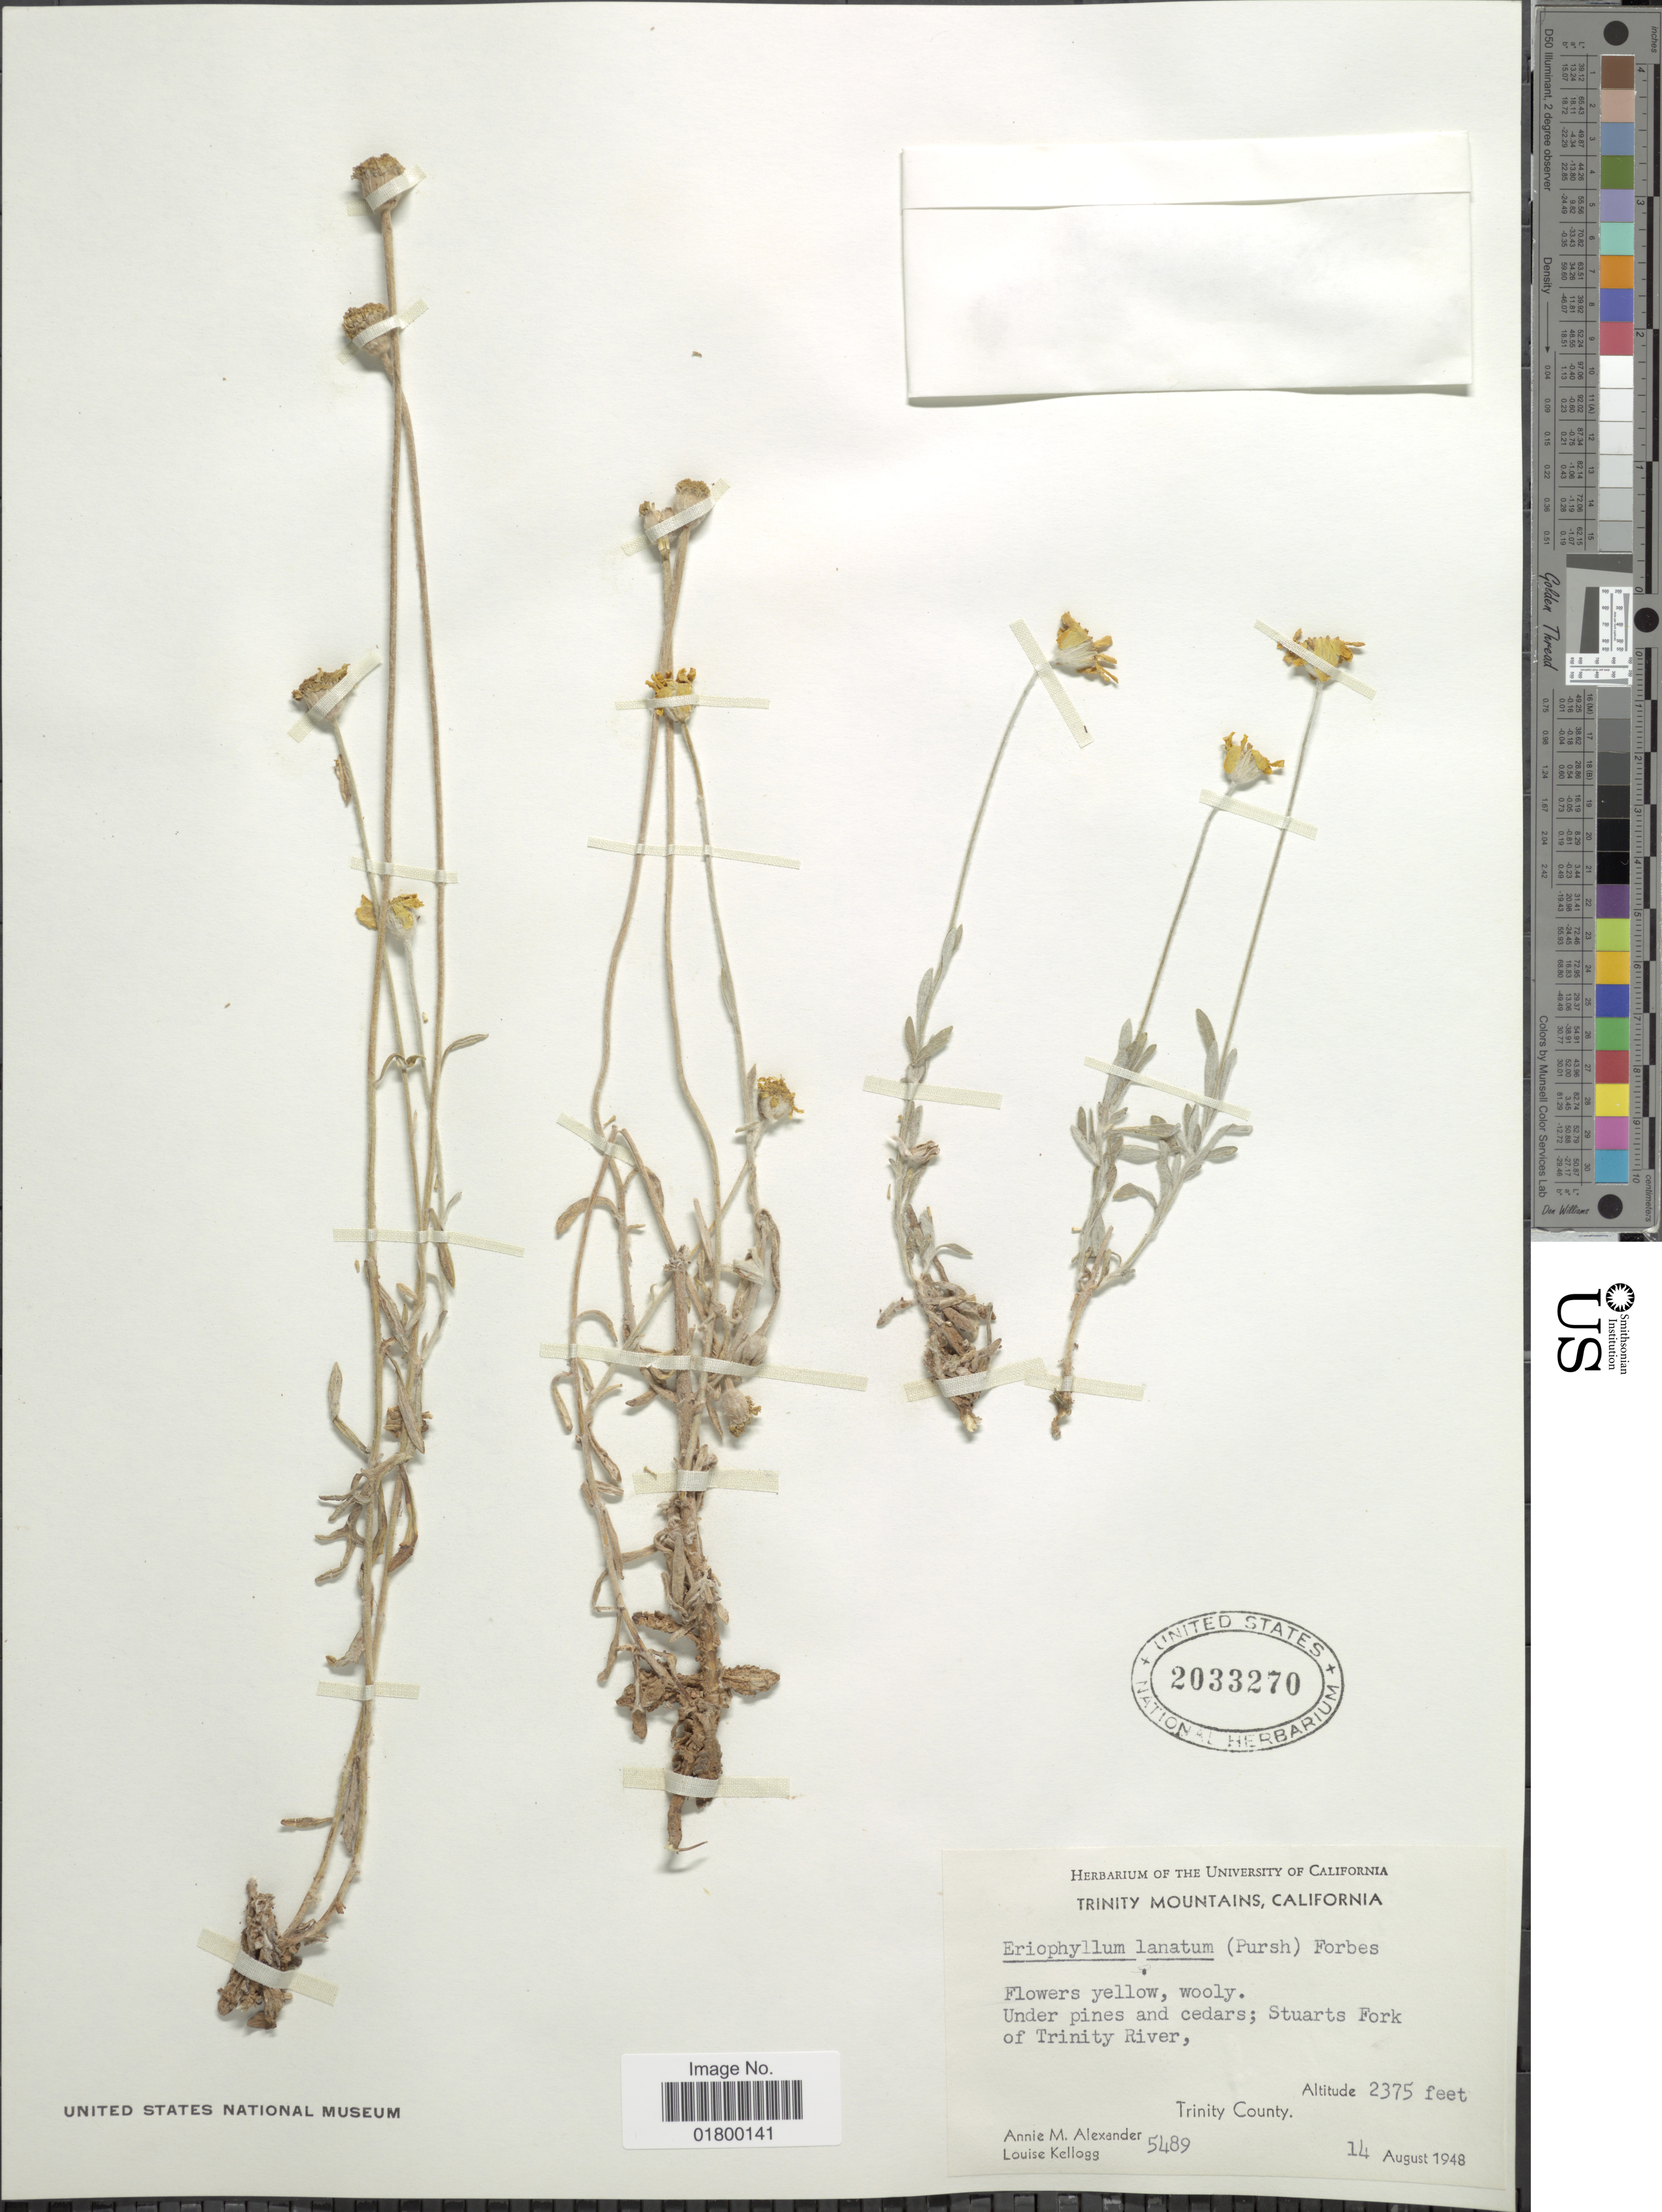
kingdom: Plantae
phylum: Tracheophyta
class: Magnoliopsida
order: Asterales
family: Asteraceae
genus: Eriophyllum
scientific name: Eriophyllum lanatum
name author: (Pursh) J. Forbes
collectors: A. M. Alexander & L. Kellogg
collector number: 5489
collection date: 1948-08-14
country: United States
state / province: California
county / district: Trinity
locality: Trinity Mountains, California, Under pines and cedars, Stuarts Fork of Trinity River, Trinity County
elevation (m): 724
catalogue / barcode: US 2033270